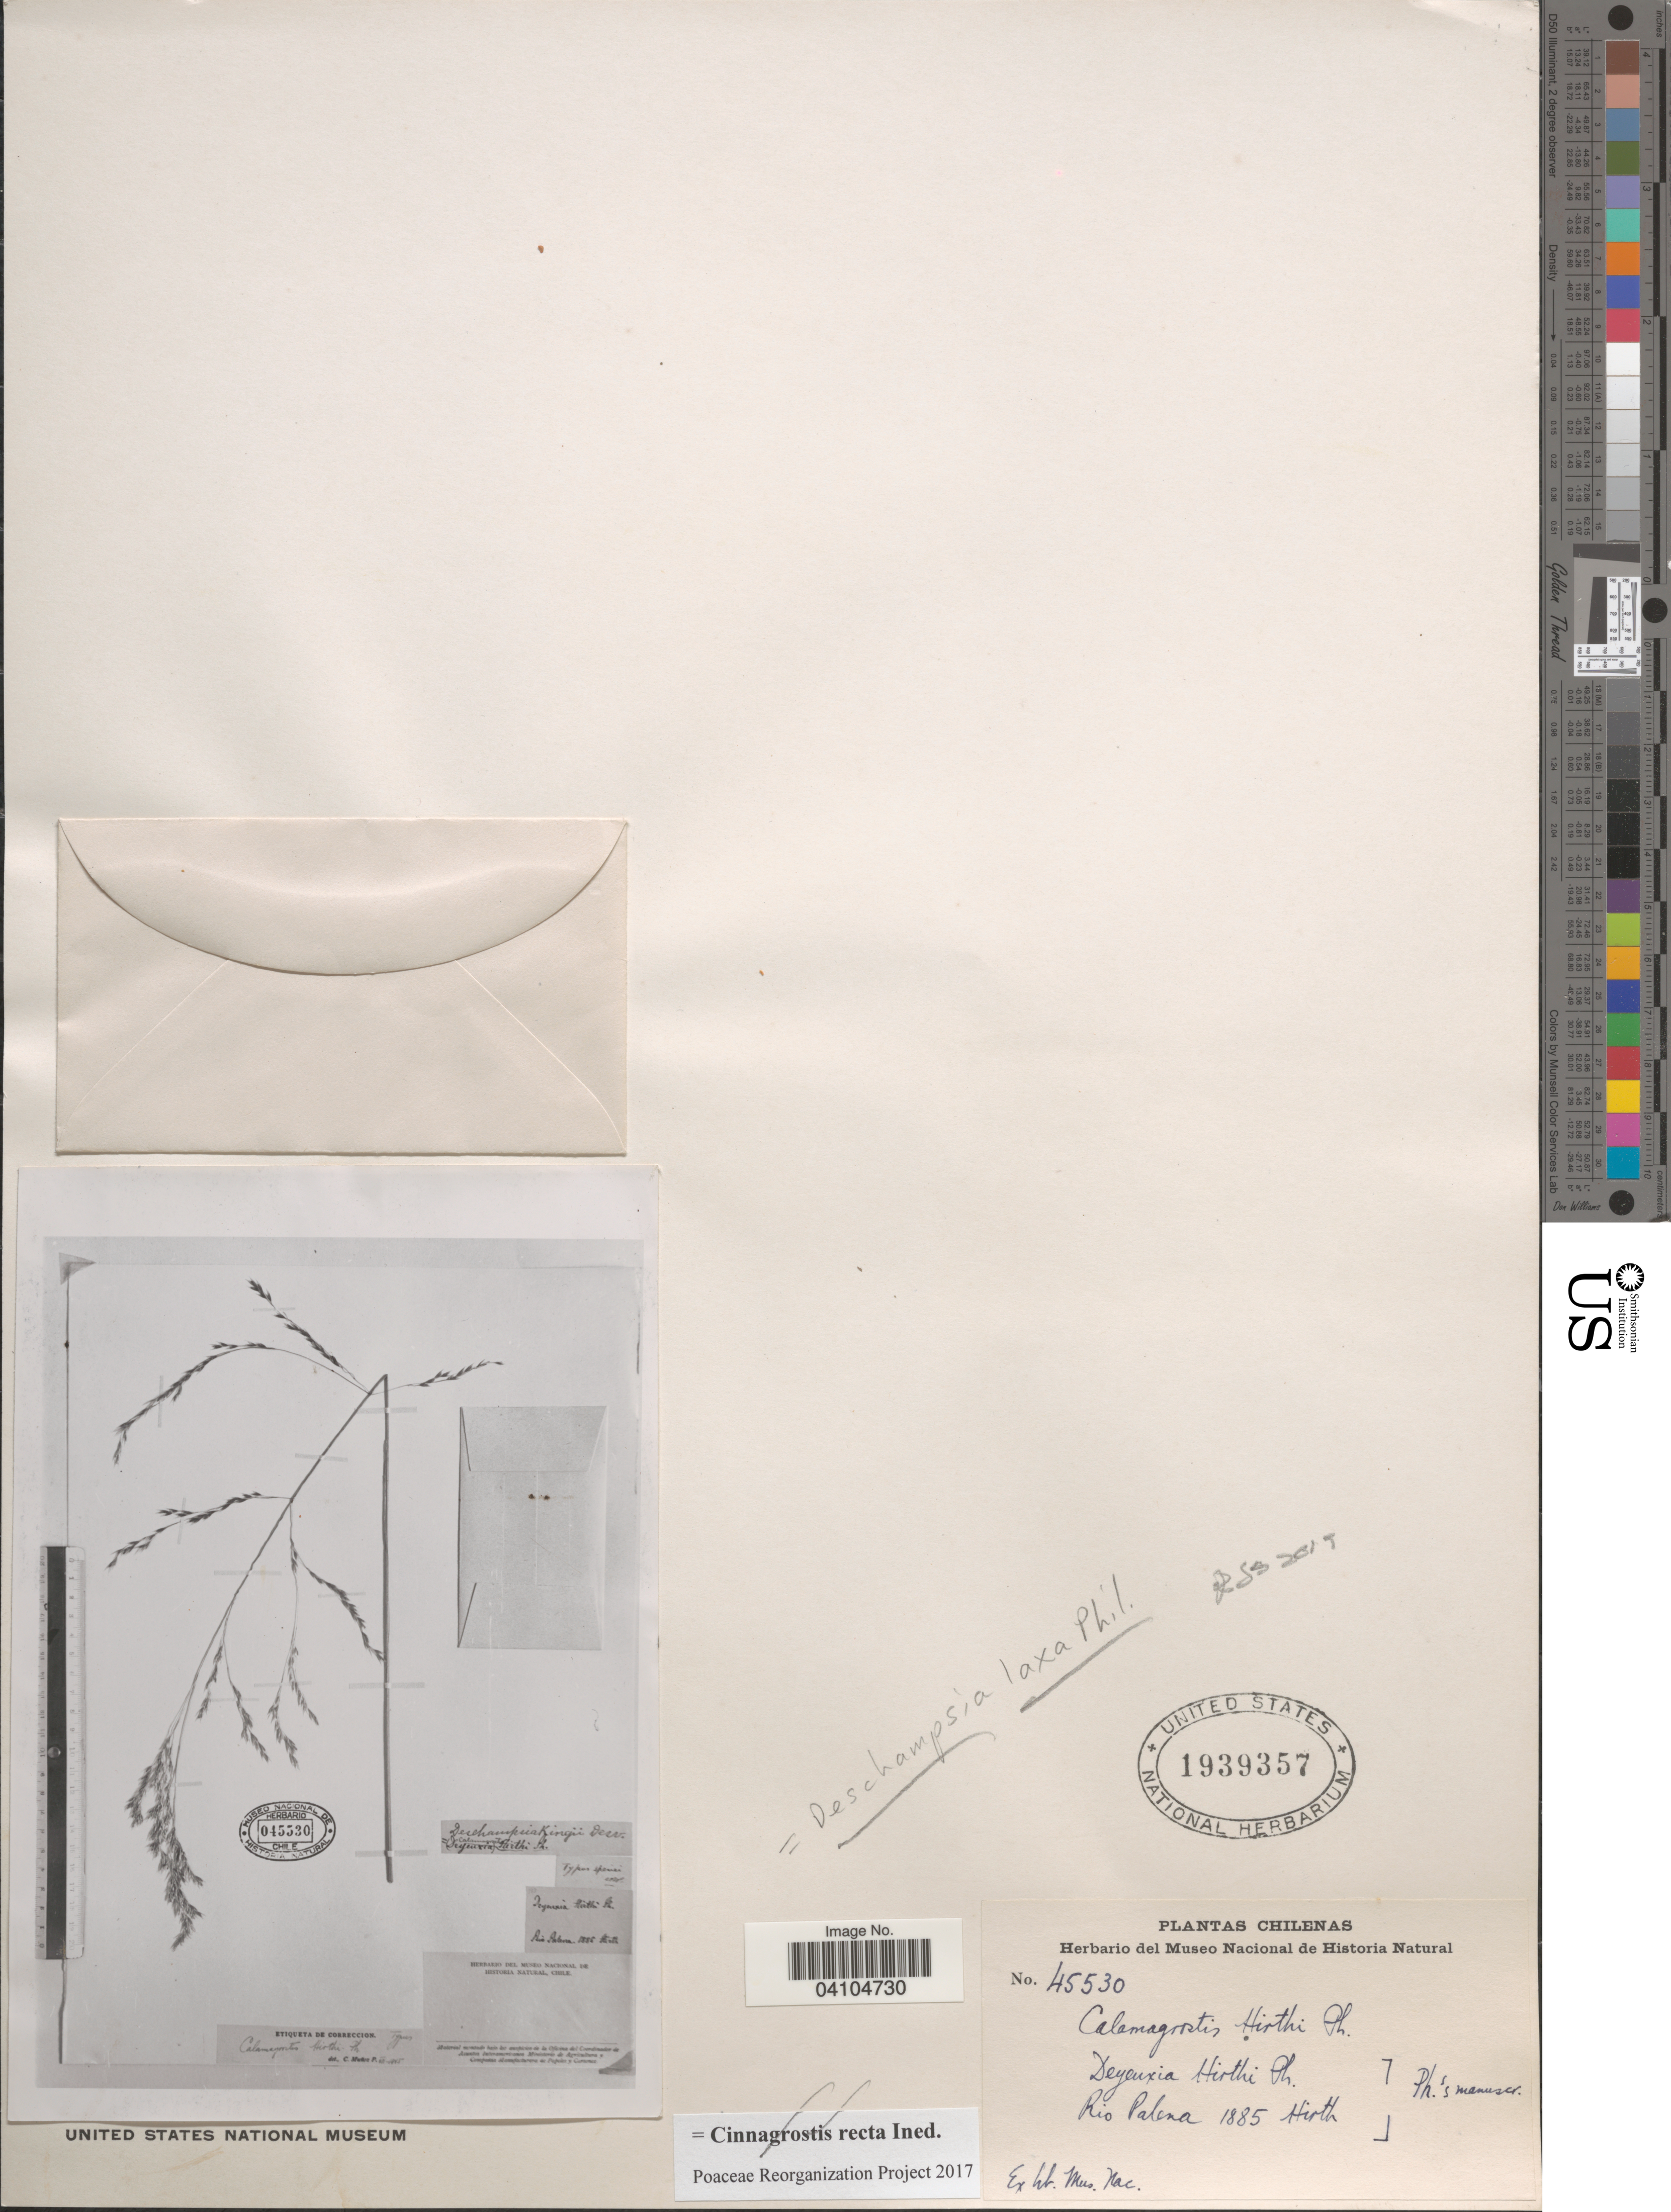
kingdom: Plantae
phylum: Tracheophyta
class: Liliopsida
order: Poales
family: Poaceae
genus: Deschampsia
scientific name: Deschampsia laxa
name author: Phil.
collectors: Hirth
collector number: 45530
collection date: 1885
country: Chile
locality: Chilenas. Rio Palmas.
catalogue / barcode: US 1939357